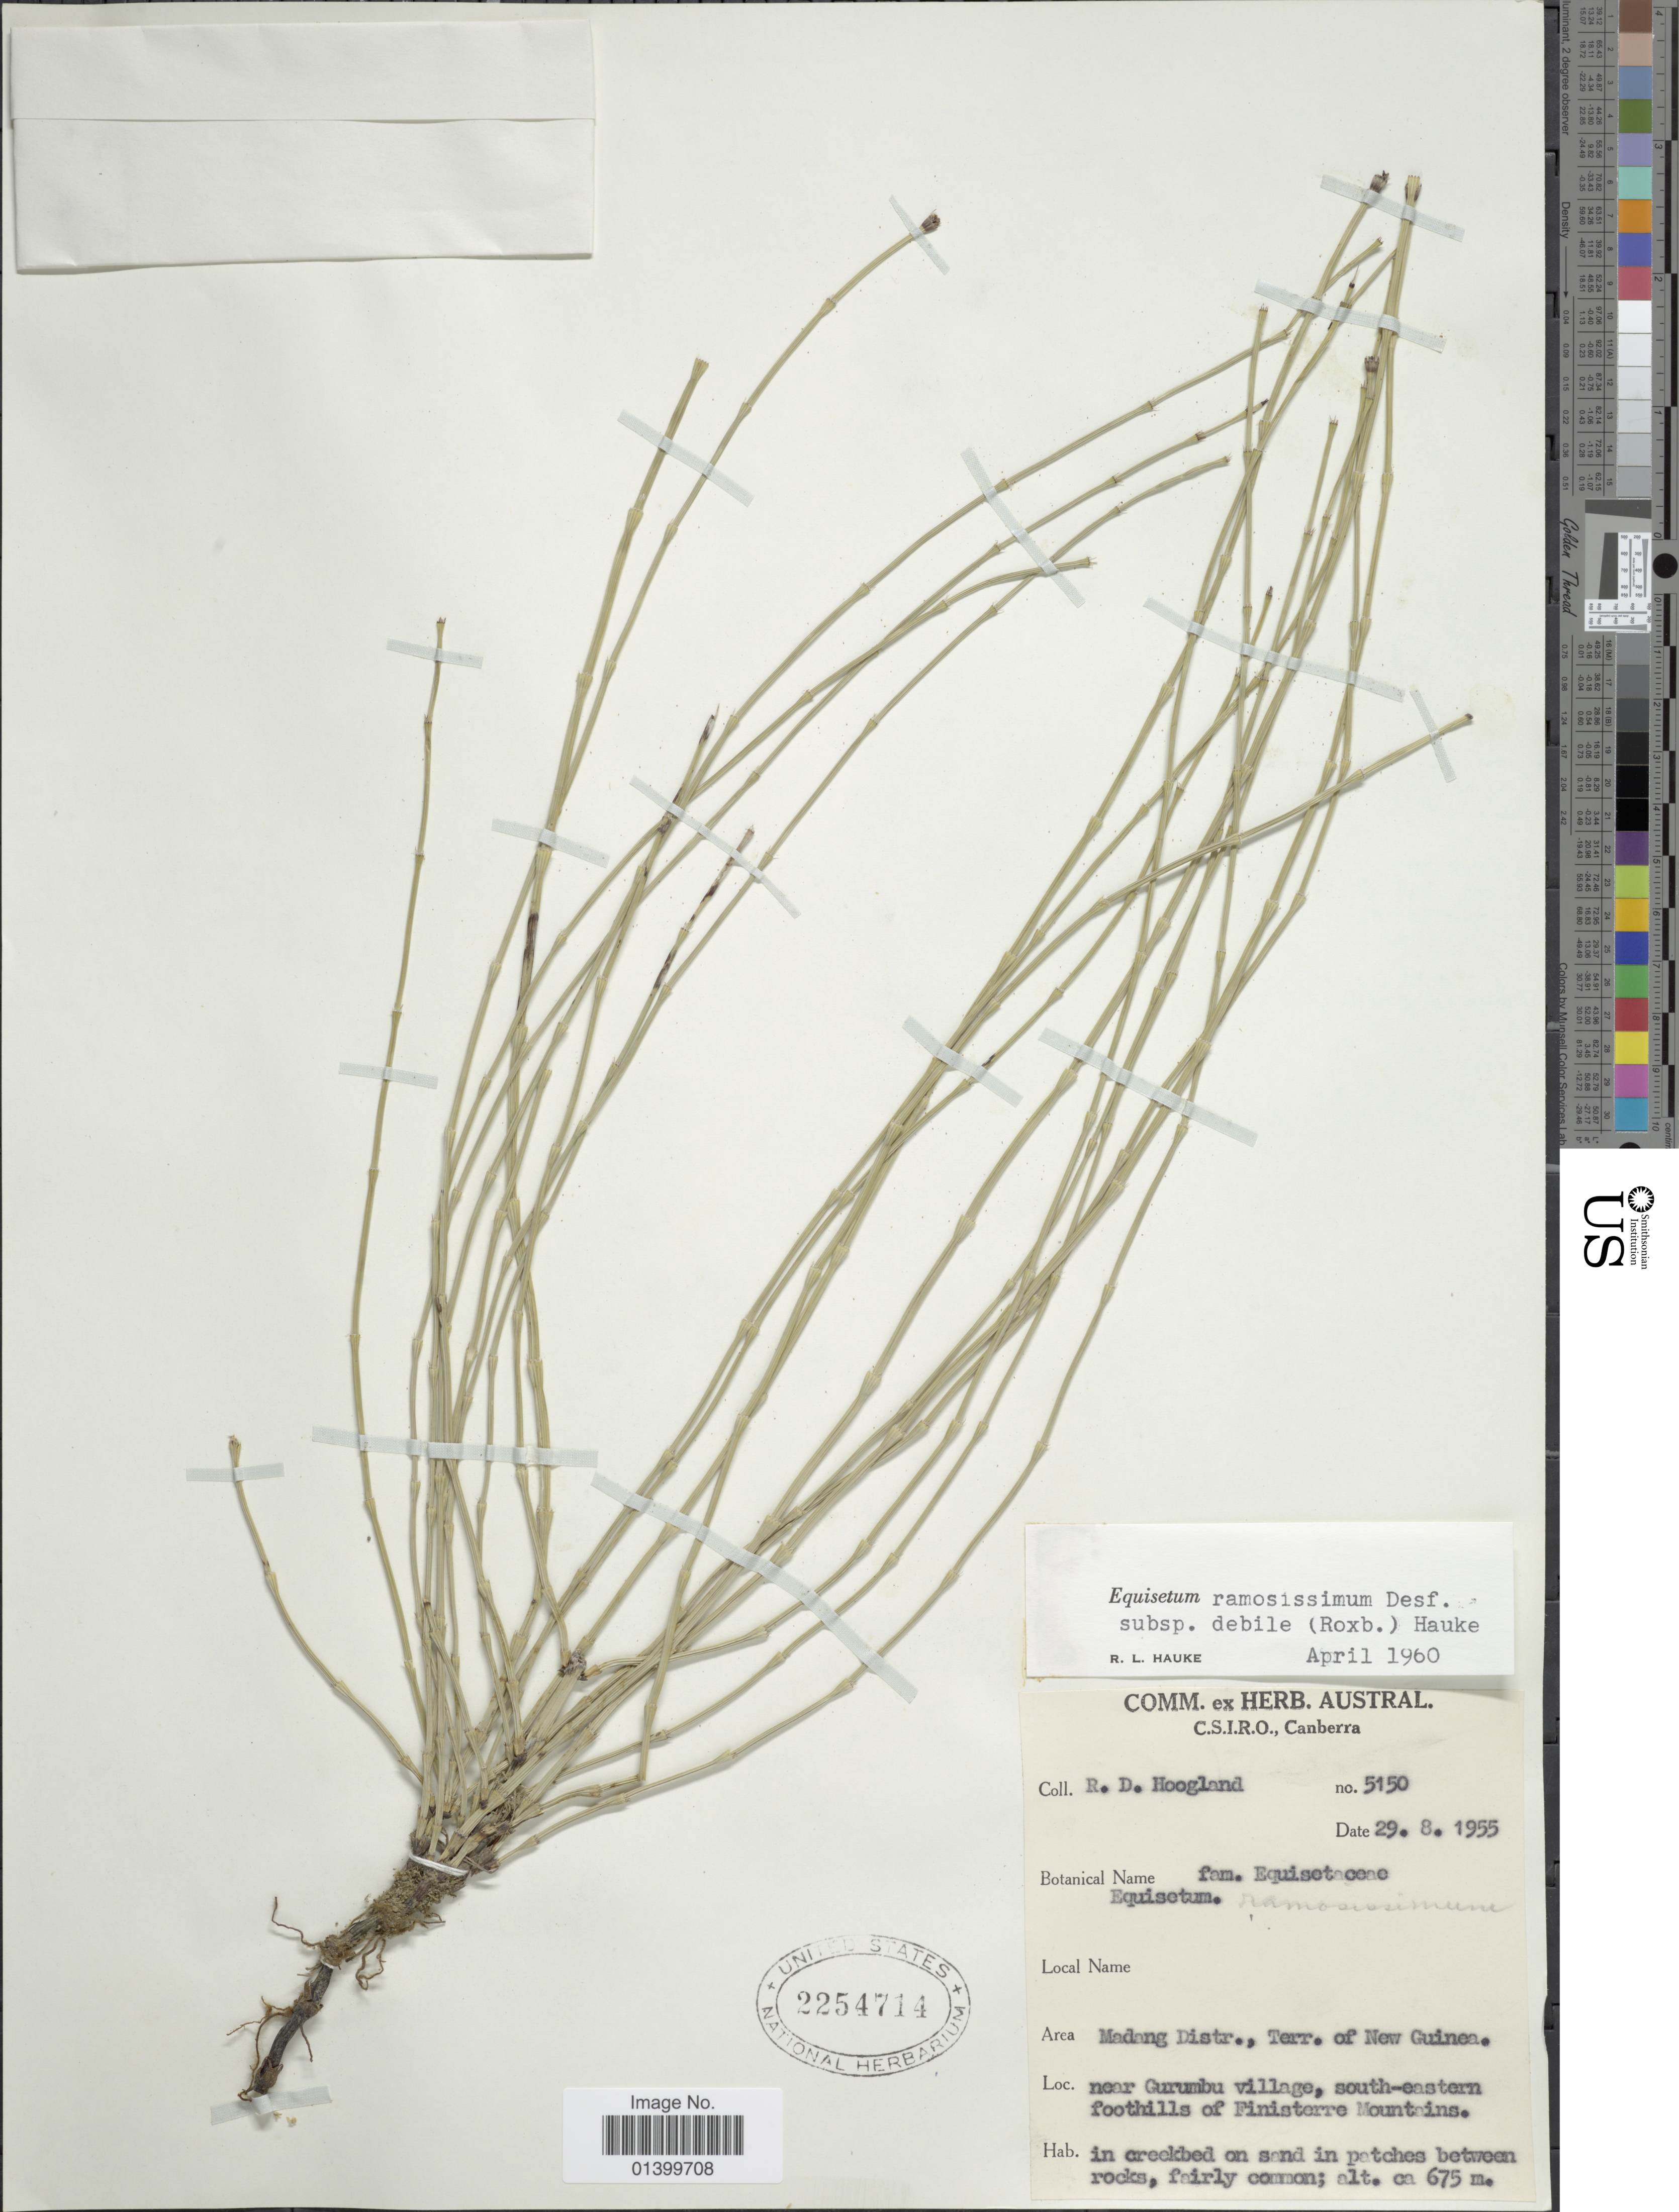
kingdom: Plantae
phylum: Tracheophyta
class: Polypodiopsida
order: Equisetales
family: Equisetaceae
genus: Equisetum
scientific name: Equisetum ramosissimum subsp. debile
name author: (Roxb. ex Vaucher) Hauke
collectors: R. D. Hoogland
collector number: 5150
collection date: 1955-08-29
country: Papua New Guinea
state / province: Madang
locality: Area Madangj Distr., Terr. of New Guinea. Near Gurumbu village, south-eastern foothills of Finisterre Mountains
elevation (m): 675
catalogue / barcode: US 2254714